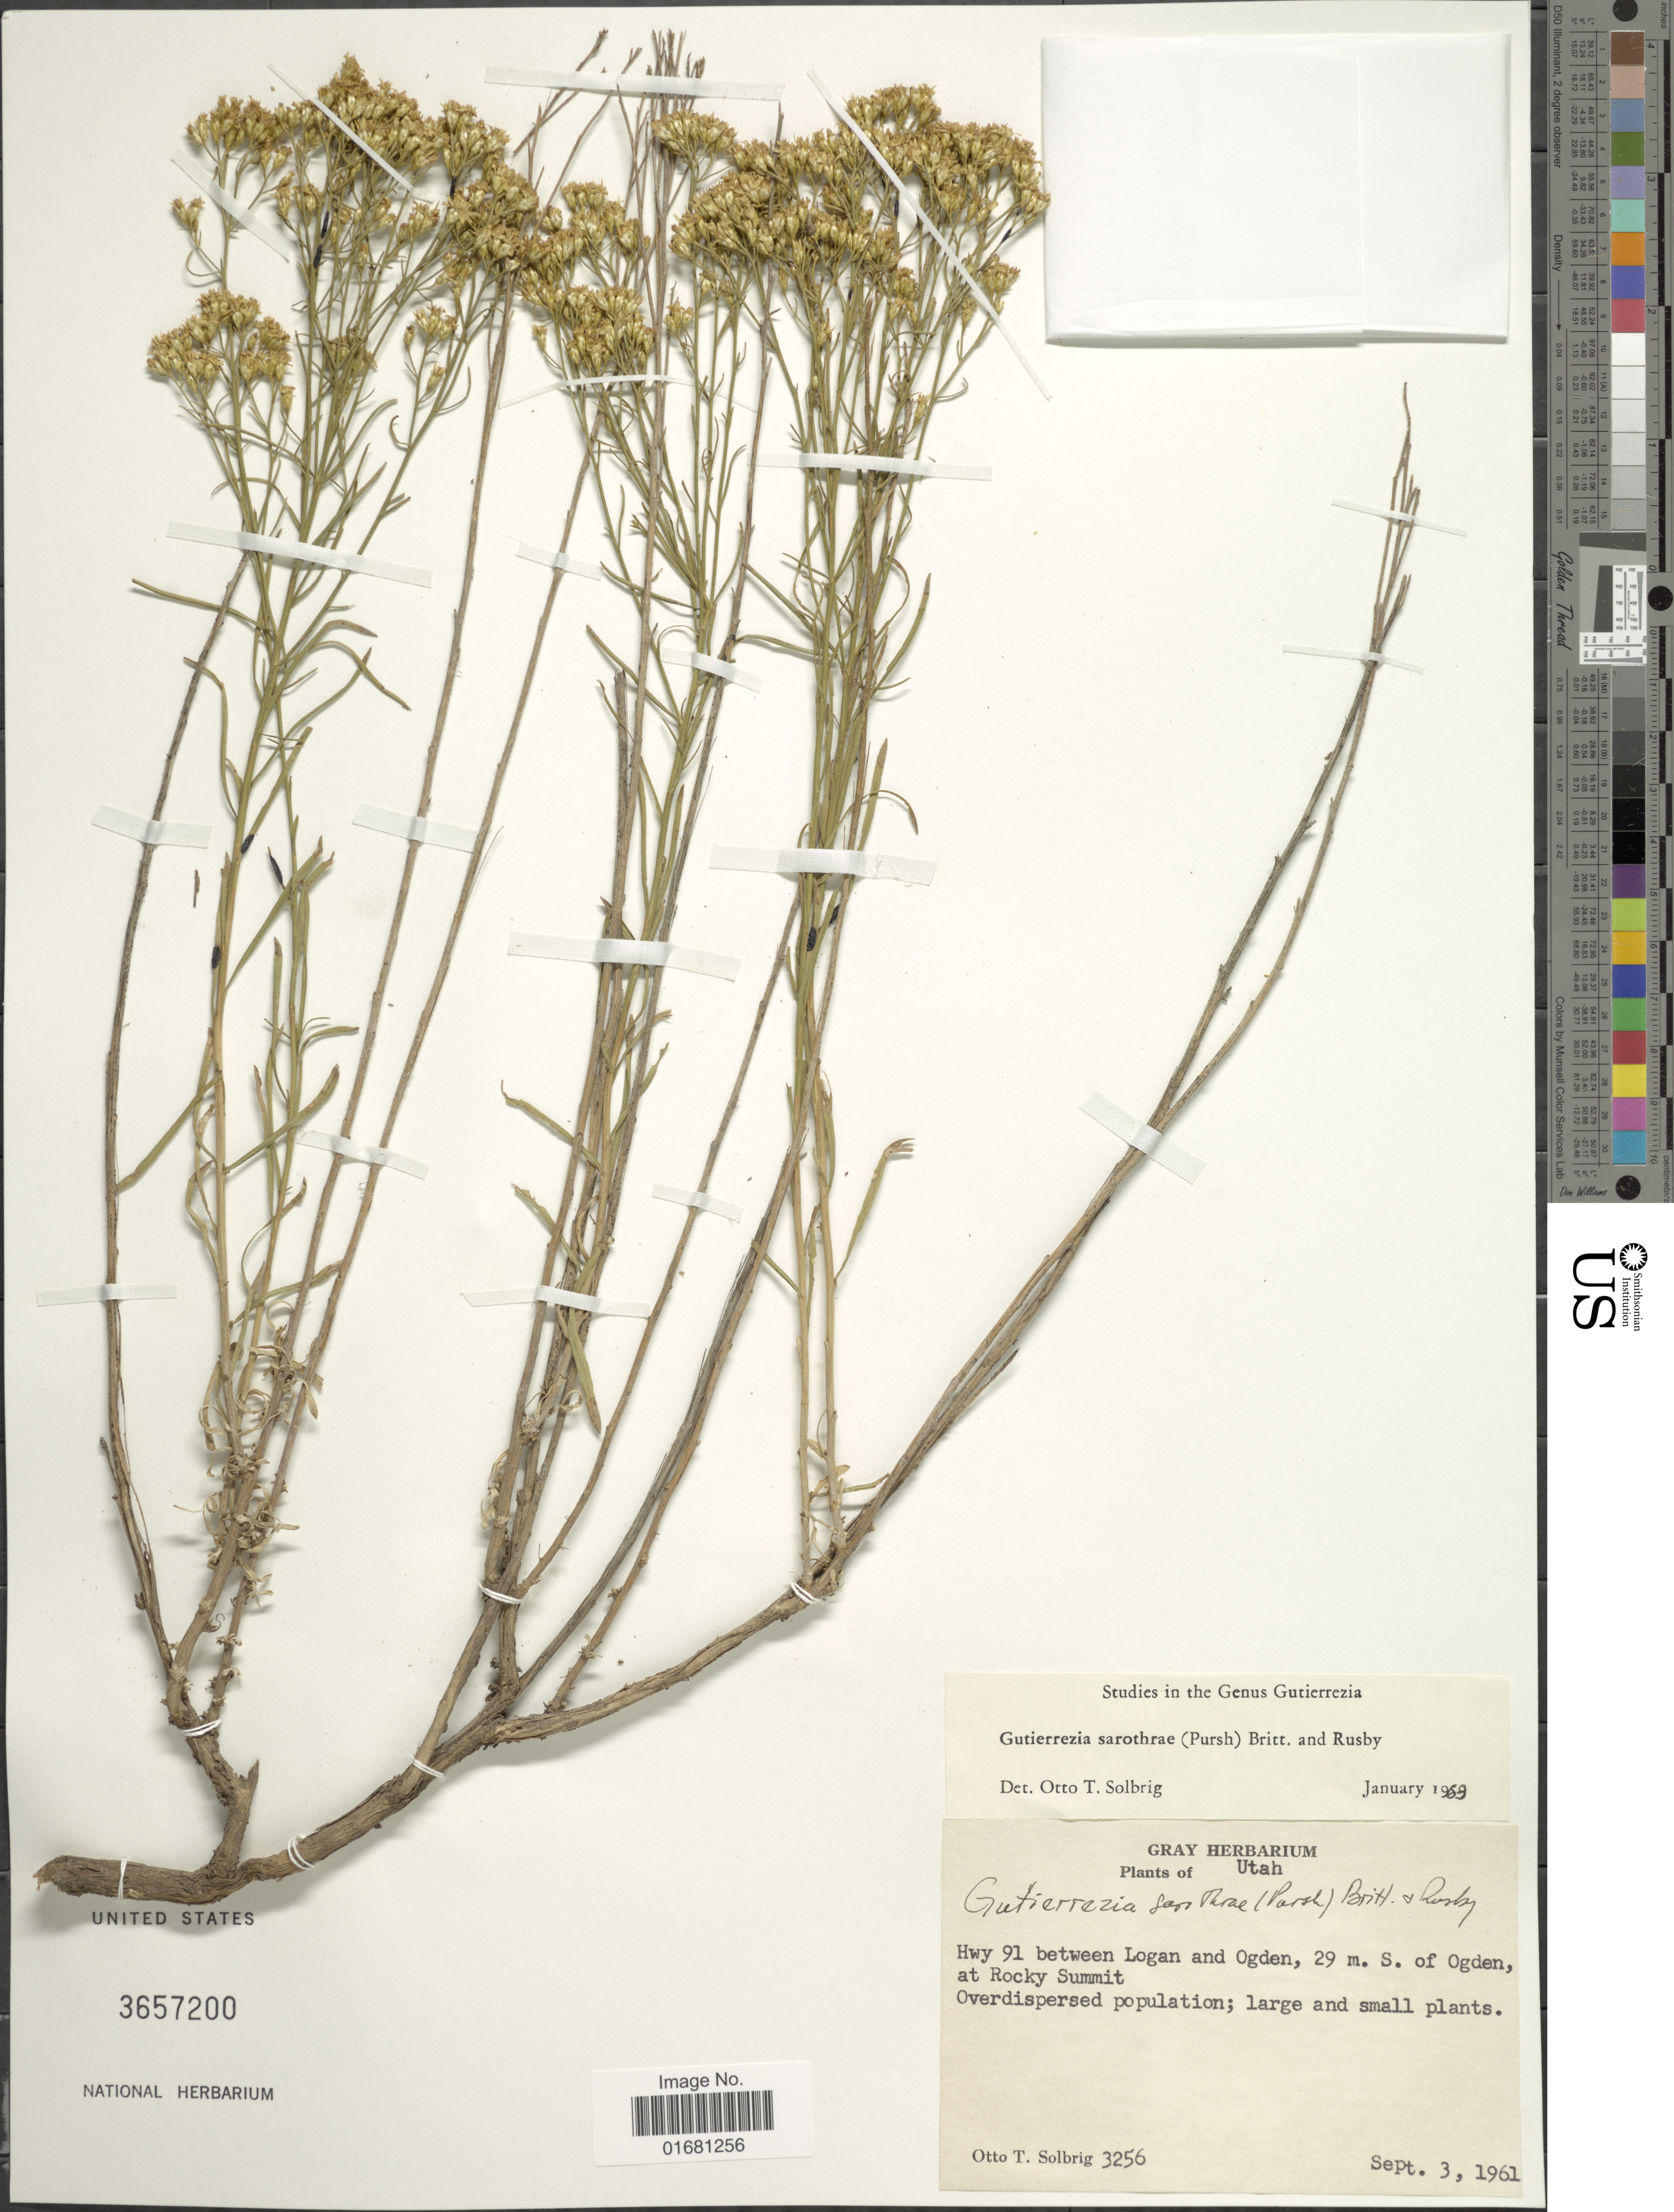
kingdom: Plantae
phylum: Tracheophyta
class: Magnoliopsida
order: Asterales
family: Asteraceae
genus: Gutierrezia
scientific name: Gutierrezia sarothrae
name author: (Pursh) Britton & Rusby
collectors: O. T. Solbrig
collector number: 3256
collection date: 1961-09-03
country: United States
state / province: Utah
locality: Utah. Hwy 91 between Logan and Ogden, 29 m. S. of Ogden, at Rocky Summit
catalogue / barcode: US 3657200